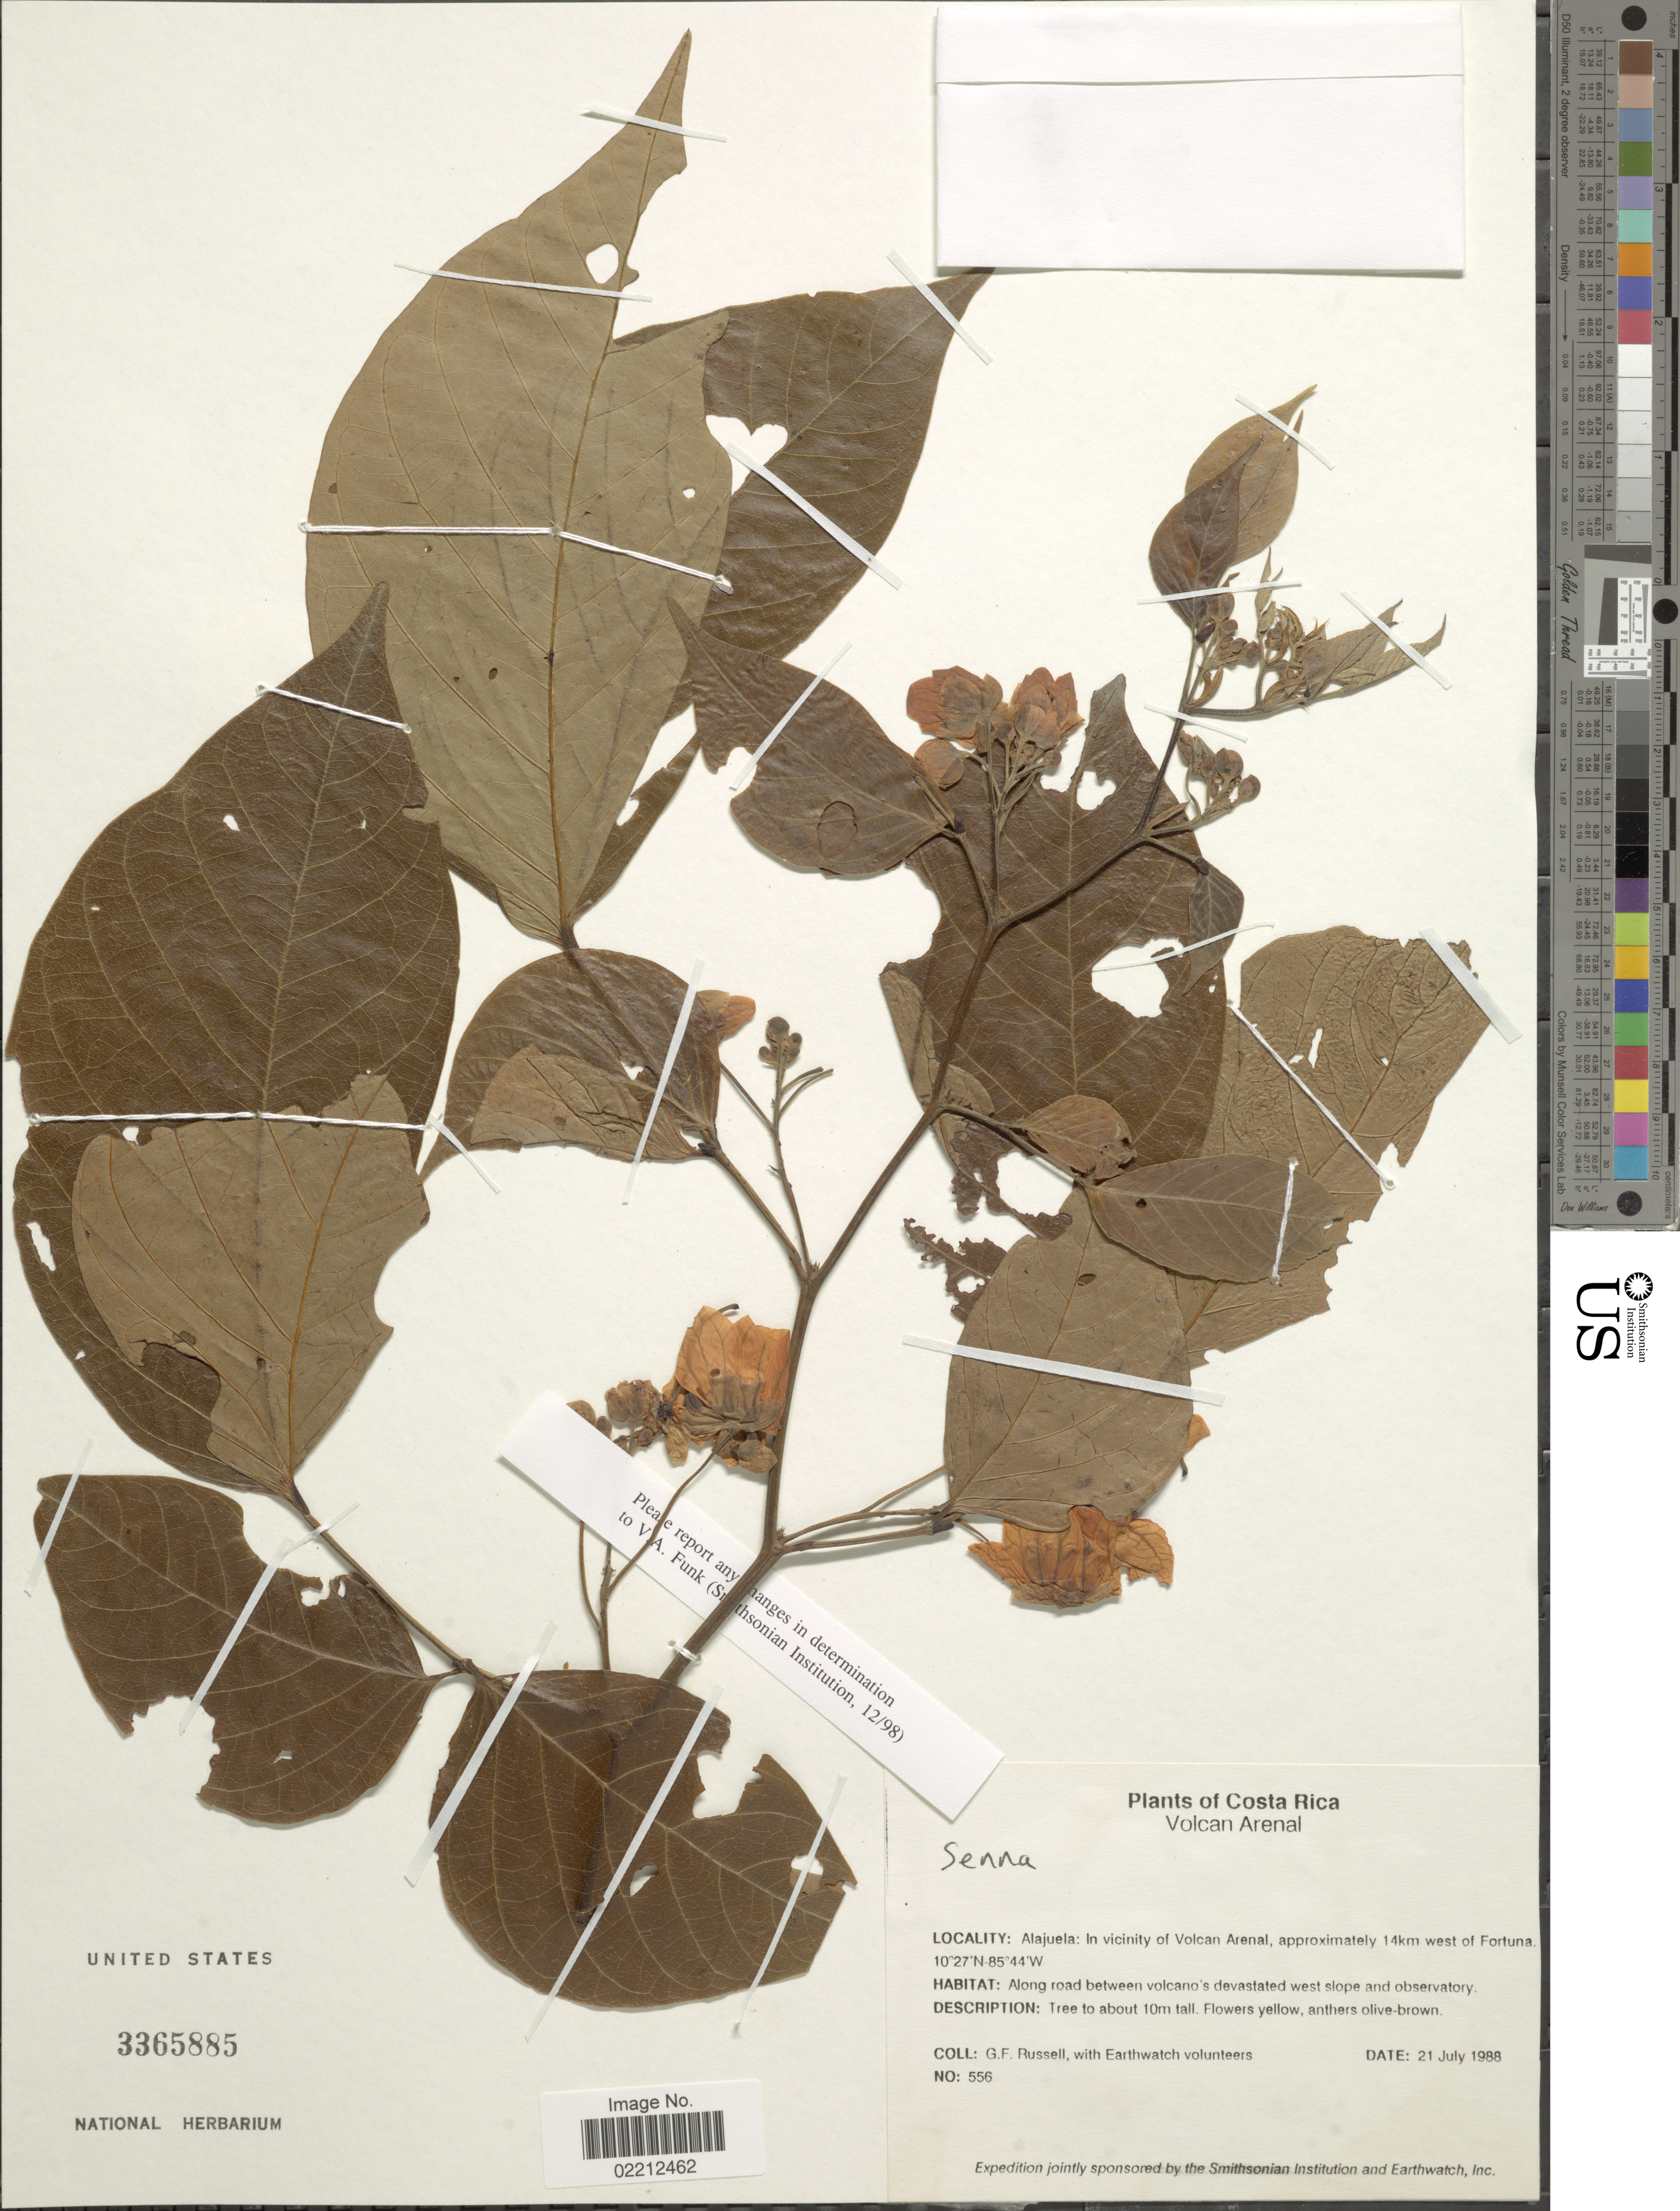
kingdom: Plantae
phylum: Tracheophyta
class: Magnoliopsida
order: Fabales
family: Fabaceae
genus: Senna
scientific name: Senna sp.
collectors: G. Russell & Earthwatch Volunteers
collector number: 556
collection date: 1988-07-21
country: Costa Rica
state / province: Alajuela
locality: Volcan arenal. Alajuela: In vicinity of Volcan Arenal, Aproximately 14 km west of Fortuna.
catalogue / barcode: US 3365885